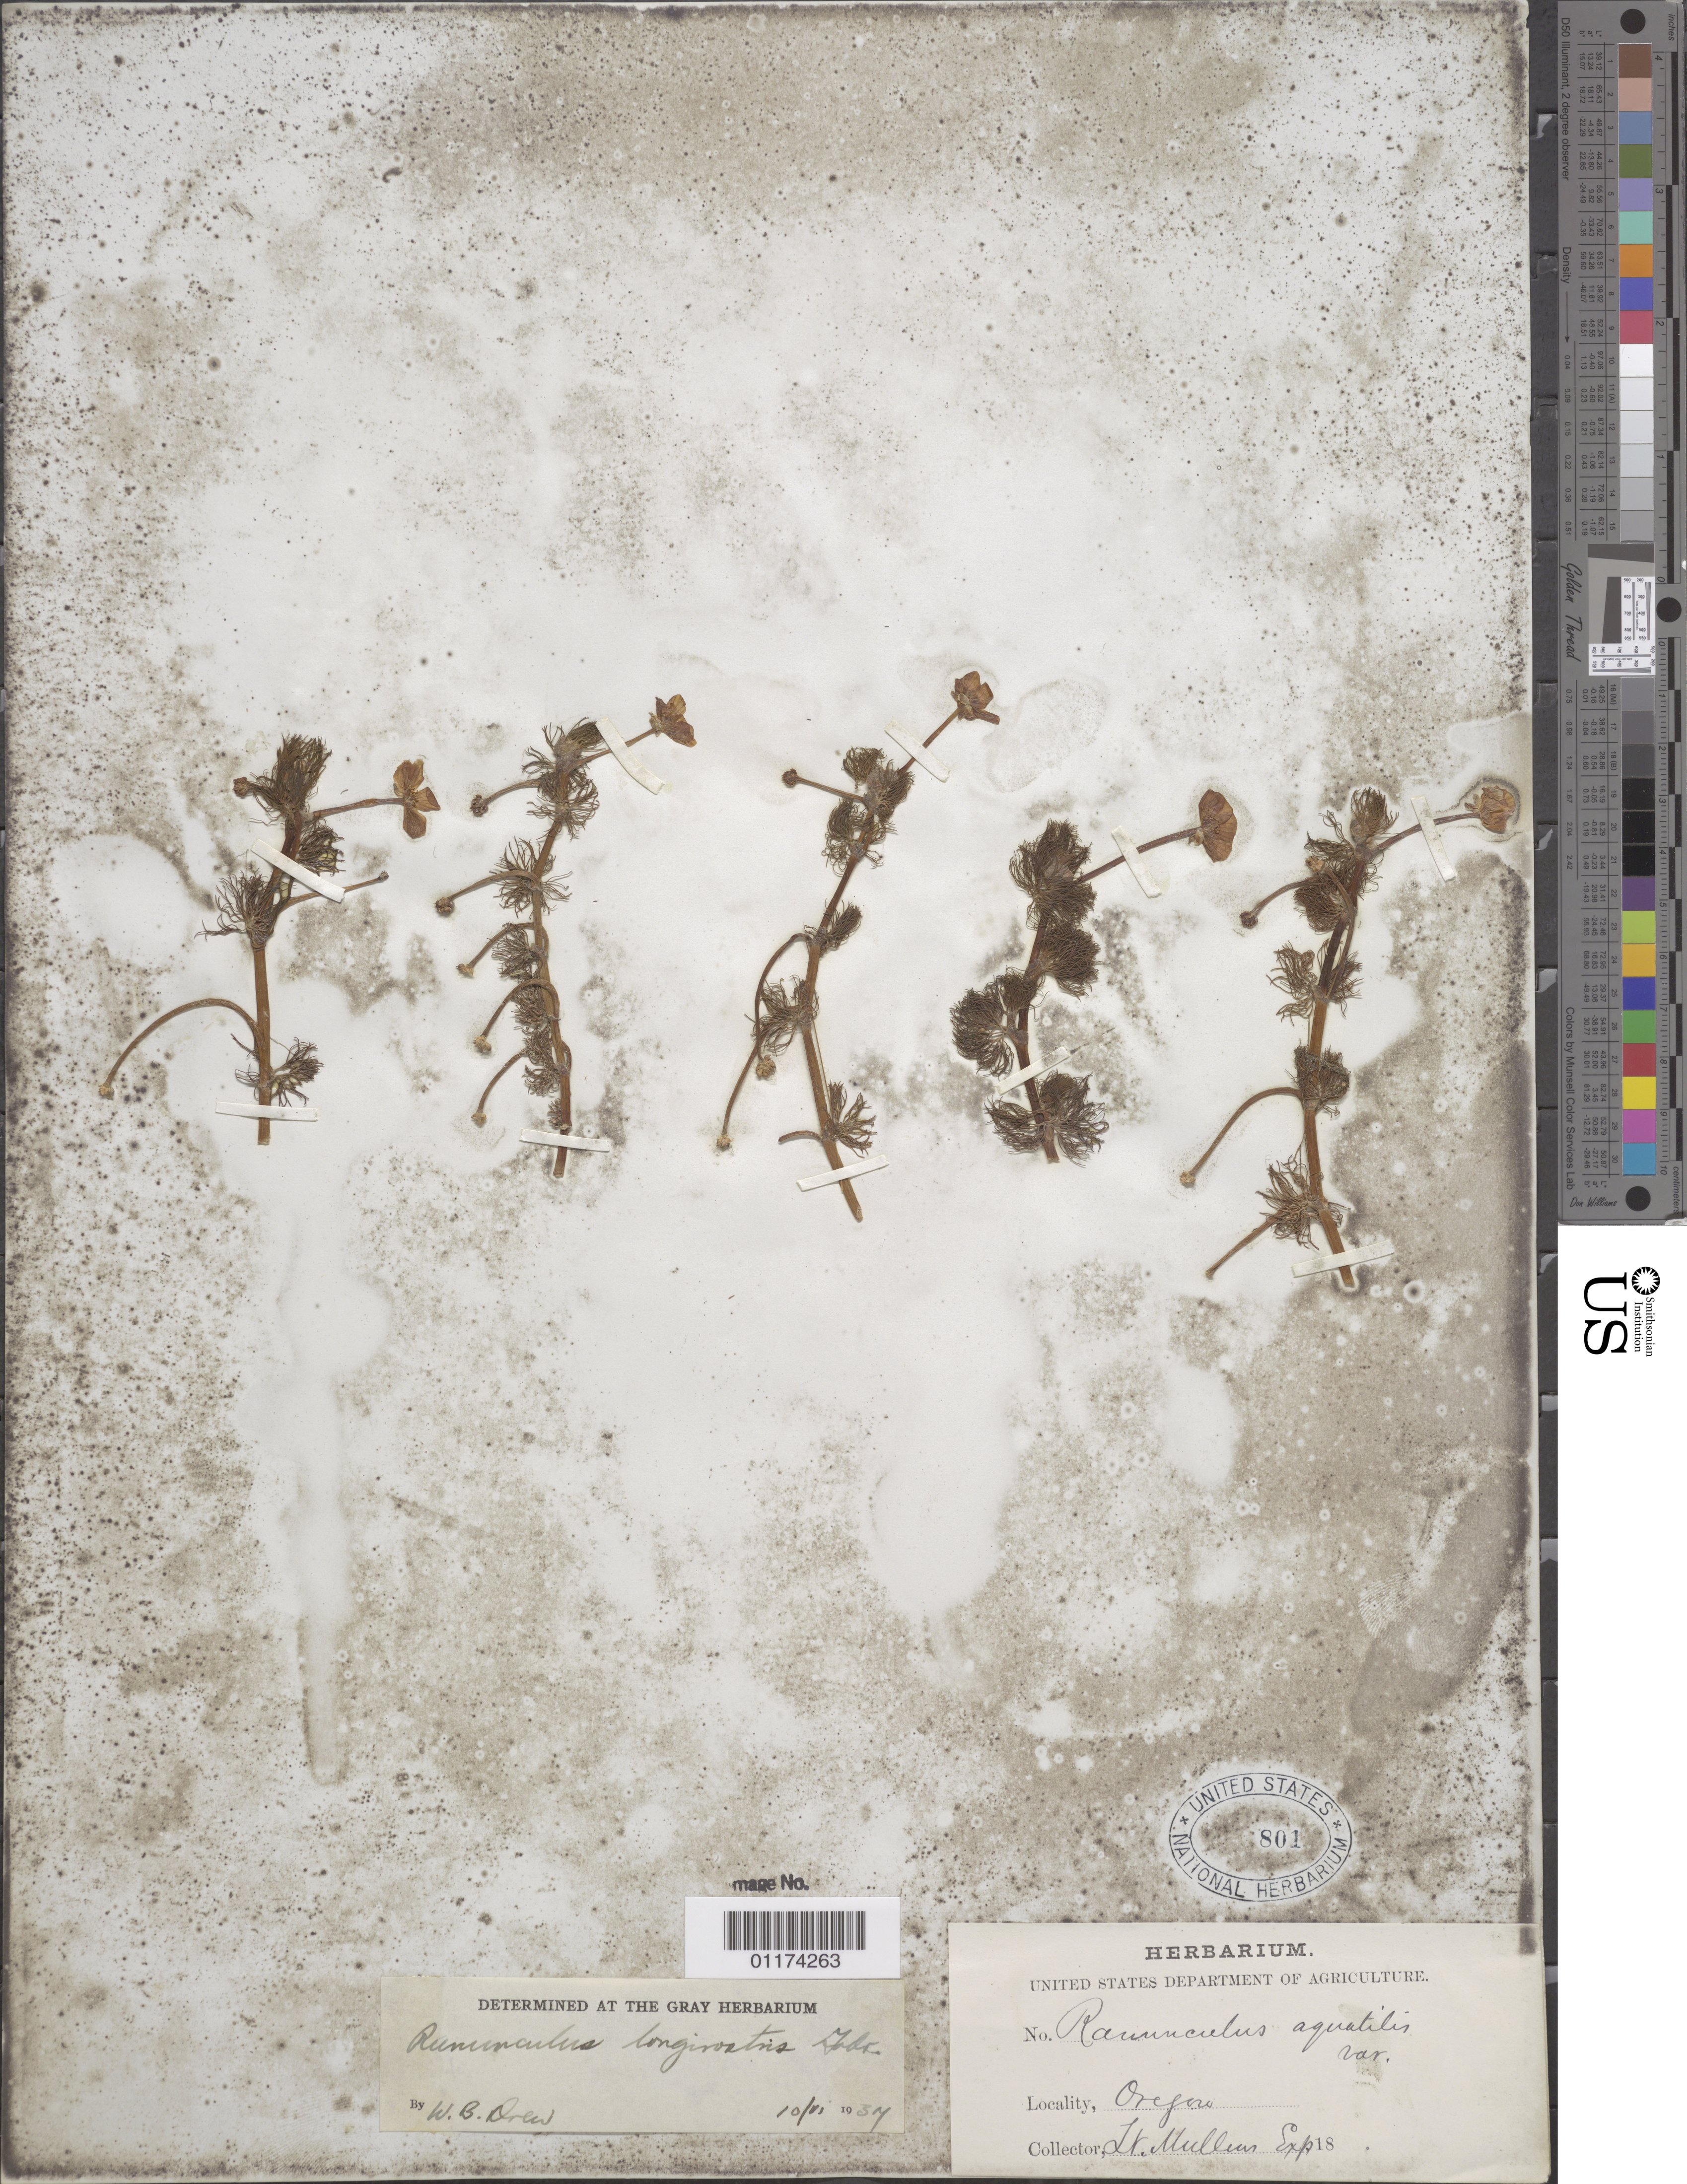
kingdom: Plantae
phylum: Tracheophyta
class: Magnoliopsida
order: Ranunculales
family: Ranunculaceae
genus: Ranunculus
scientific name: Ranunculus longirostris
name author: Godr.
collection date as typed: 18--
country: United States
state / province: Oregon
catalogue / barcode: US 801